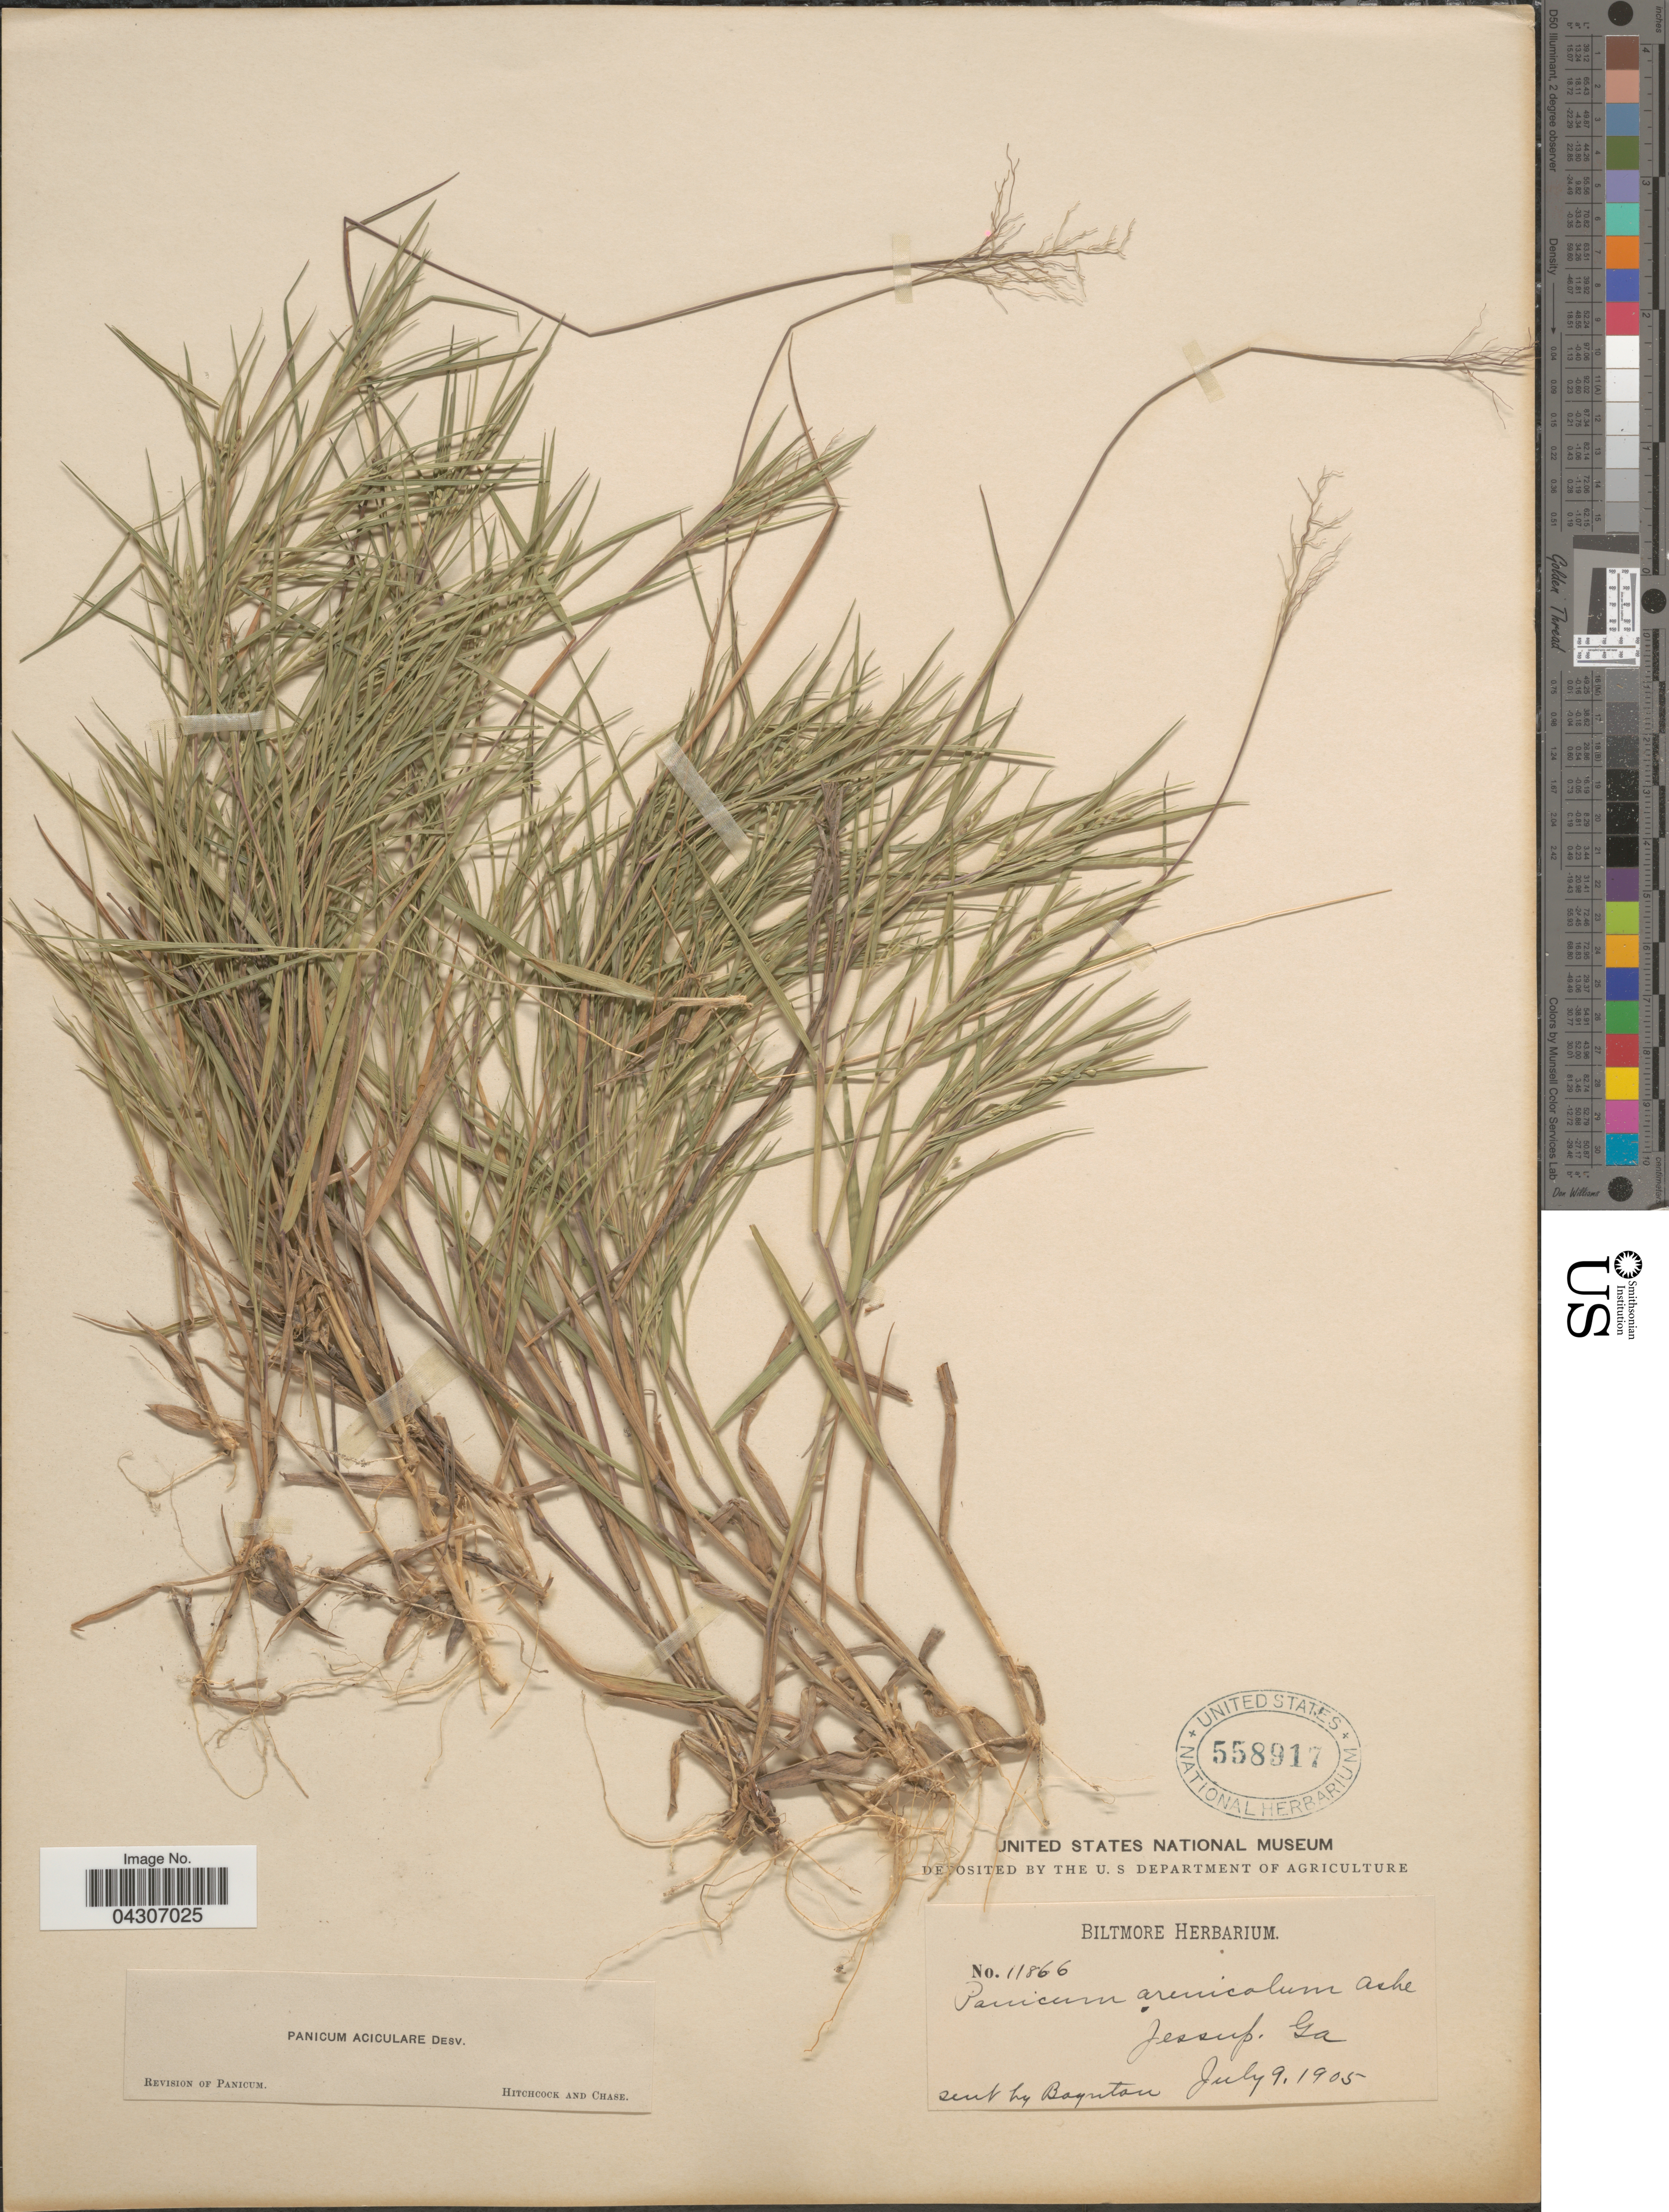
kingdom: Plantae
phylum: Tracheophyta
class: Liliopsida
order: Poales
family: Poaceae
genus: Dichanthelium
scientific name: Dichanthelium aciculare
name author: (Desv. ex Poir.) Gould & C.A. Clark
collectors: ex herb. Biltmore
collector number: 11866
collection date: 1905-07-09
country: United States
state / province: Georgia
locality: Jessup.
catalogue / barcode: US 558917